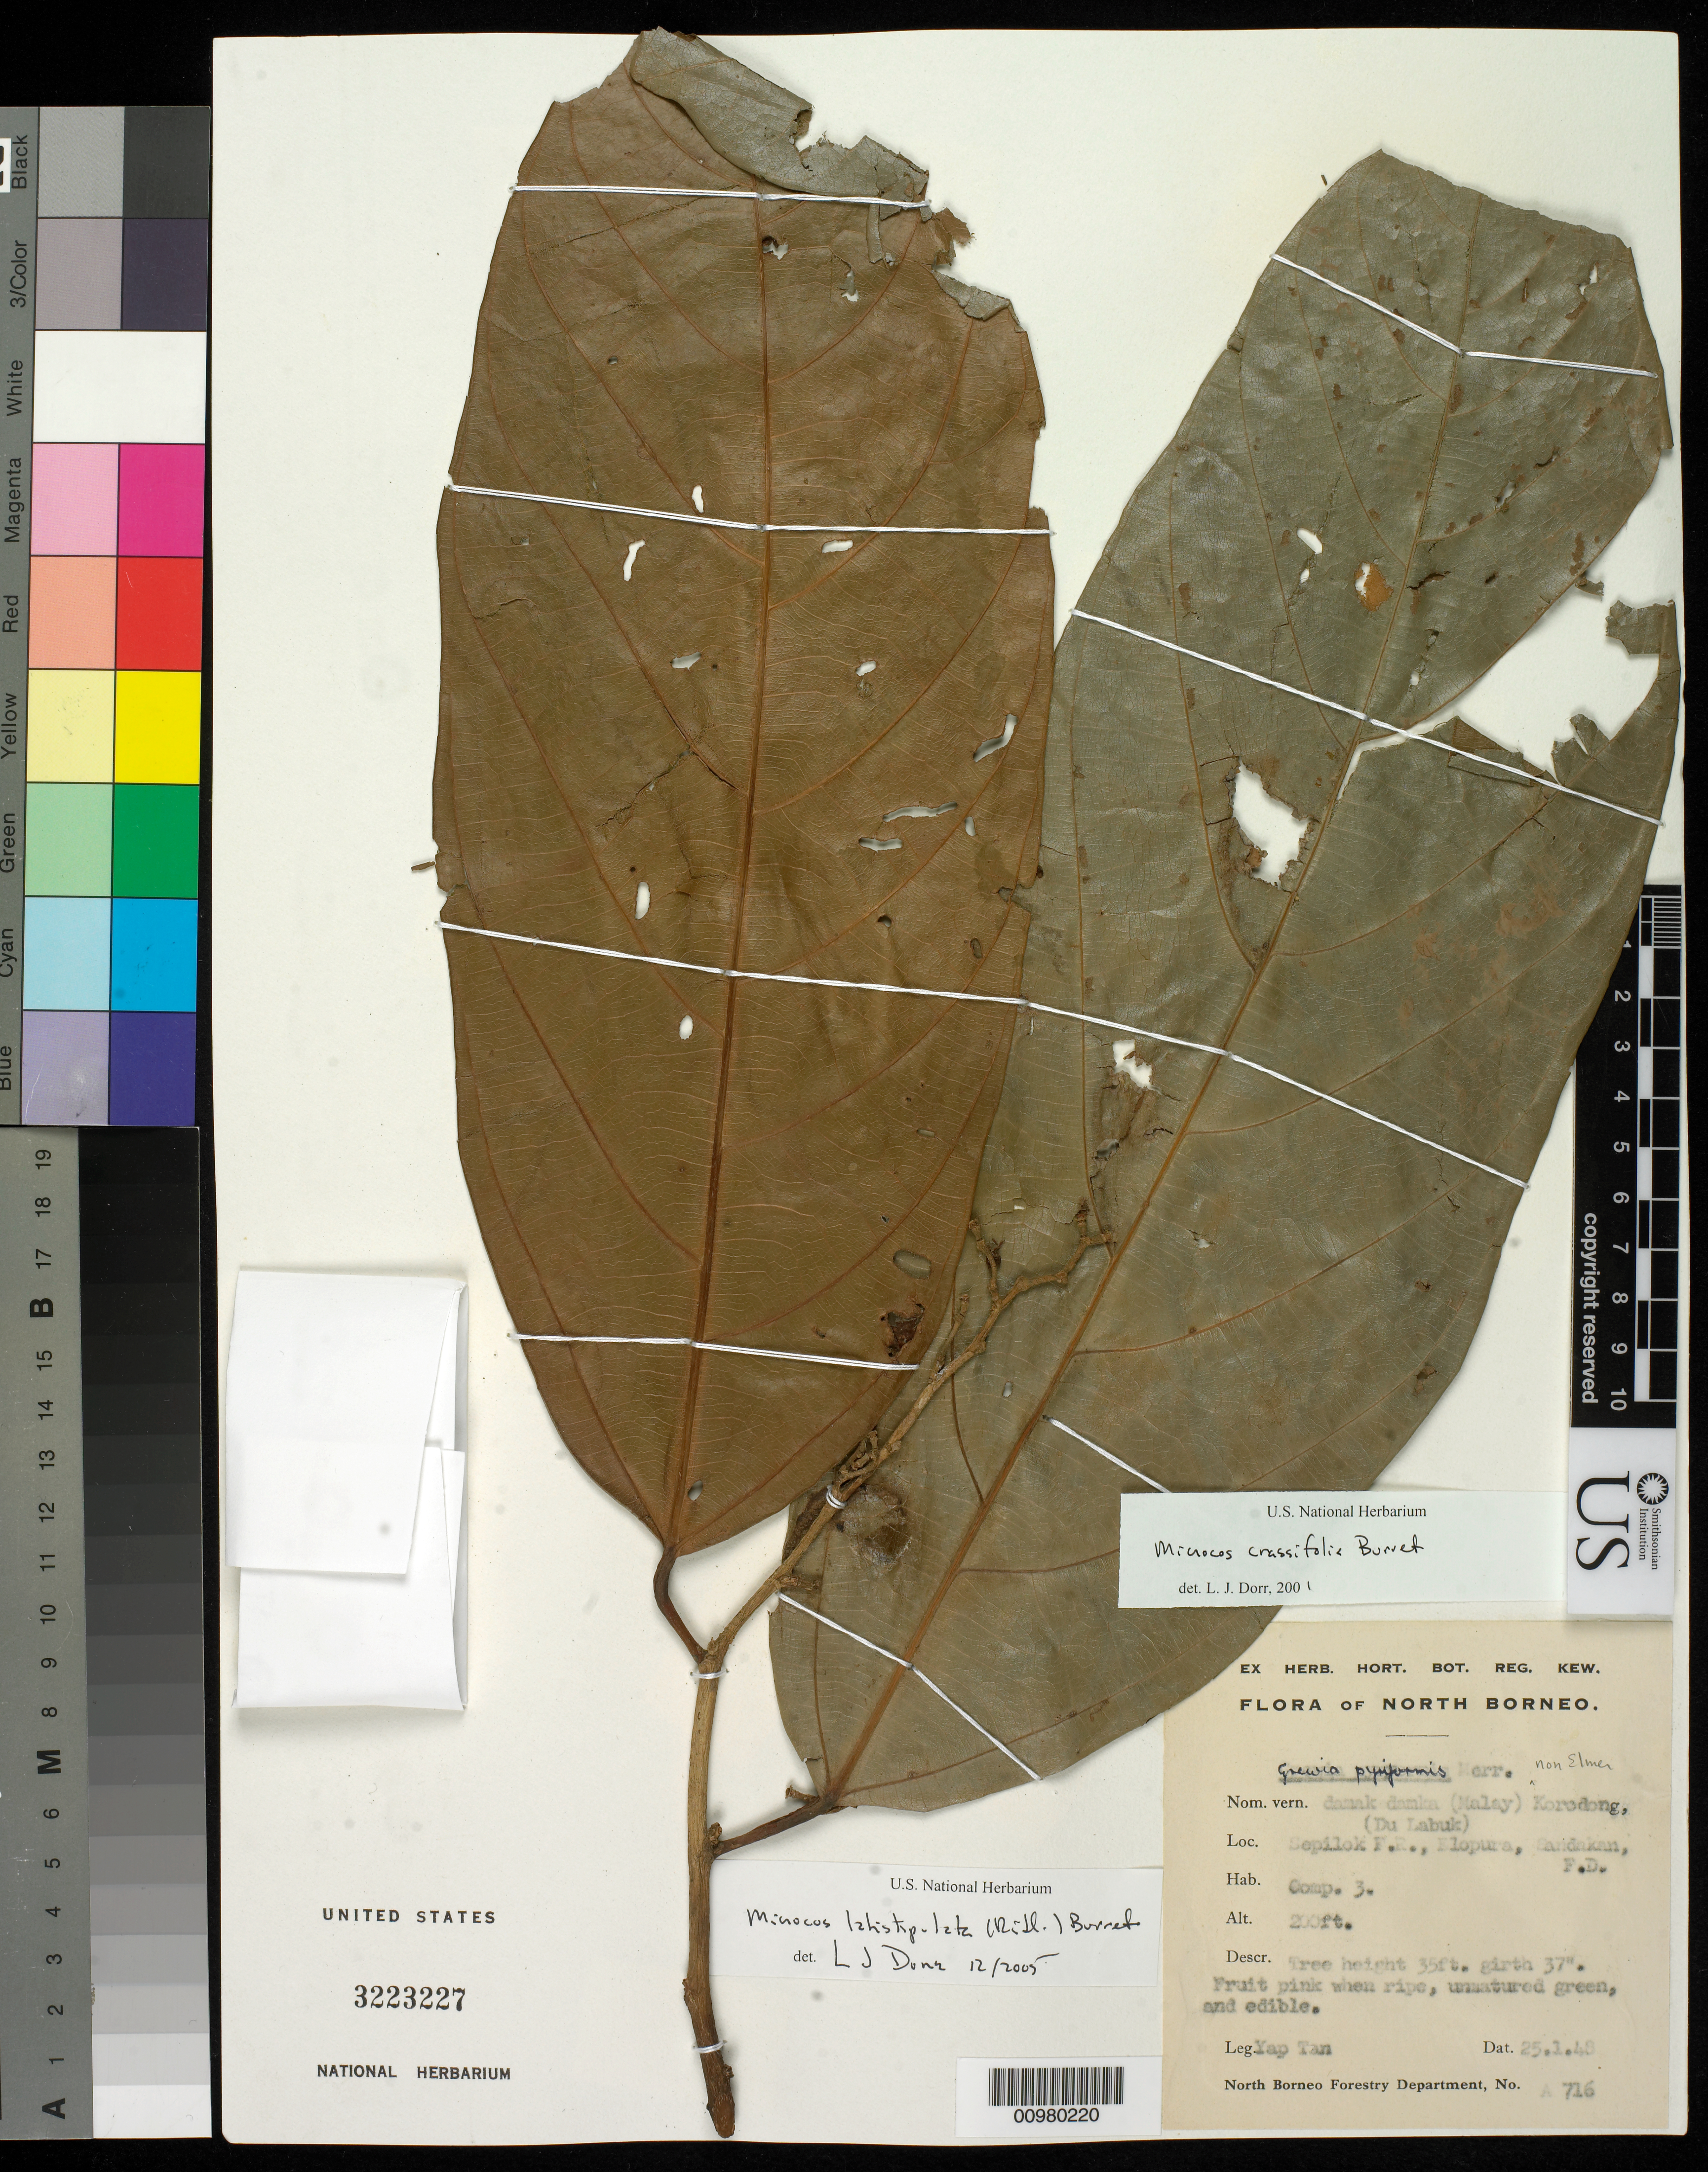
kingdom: Plantae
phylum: Tracheophyta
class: Magnoliopsida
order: Malvales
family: Malvaceae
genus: Microcos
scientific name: Microcos latistipulata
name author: Burret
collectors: A. Tan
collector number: A 716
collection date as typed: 25 Jan 1948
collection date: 1948-01-25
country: Malaysia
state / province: Sabah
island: Borneo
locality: Sepilok F.R., Elopura, Sandakan F.D.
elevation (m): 61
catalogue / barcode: US 3223227